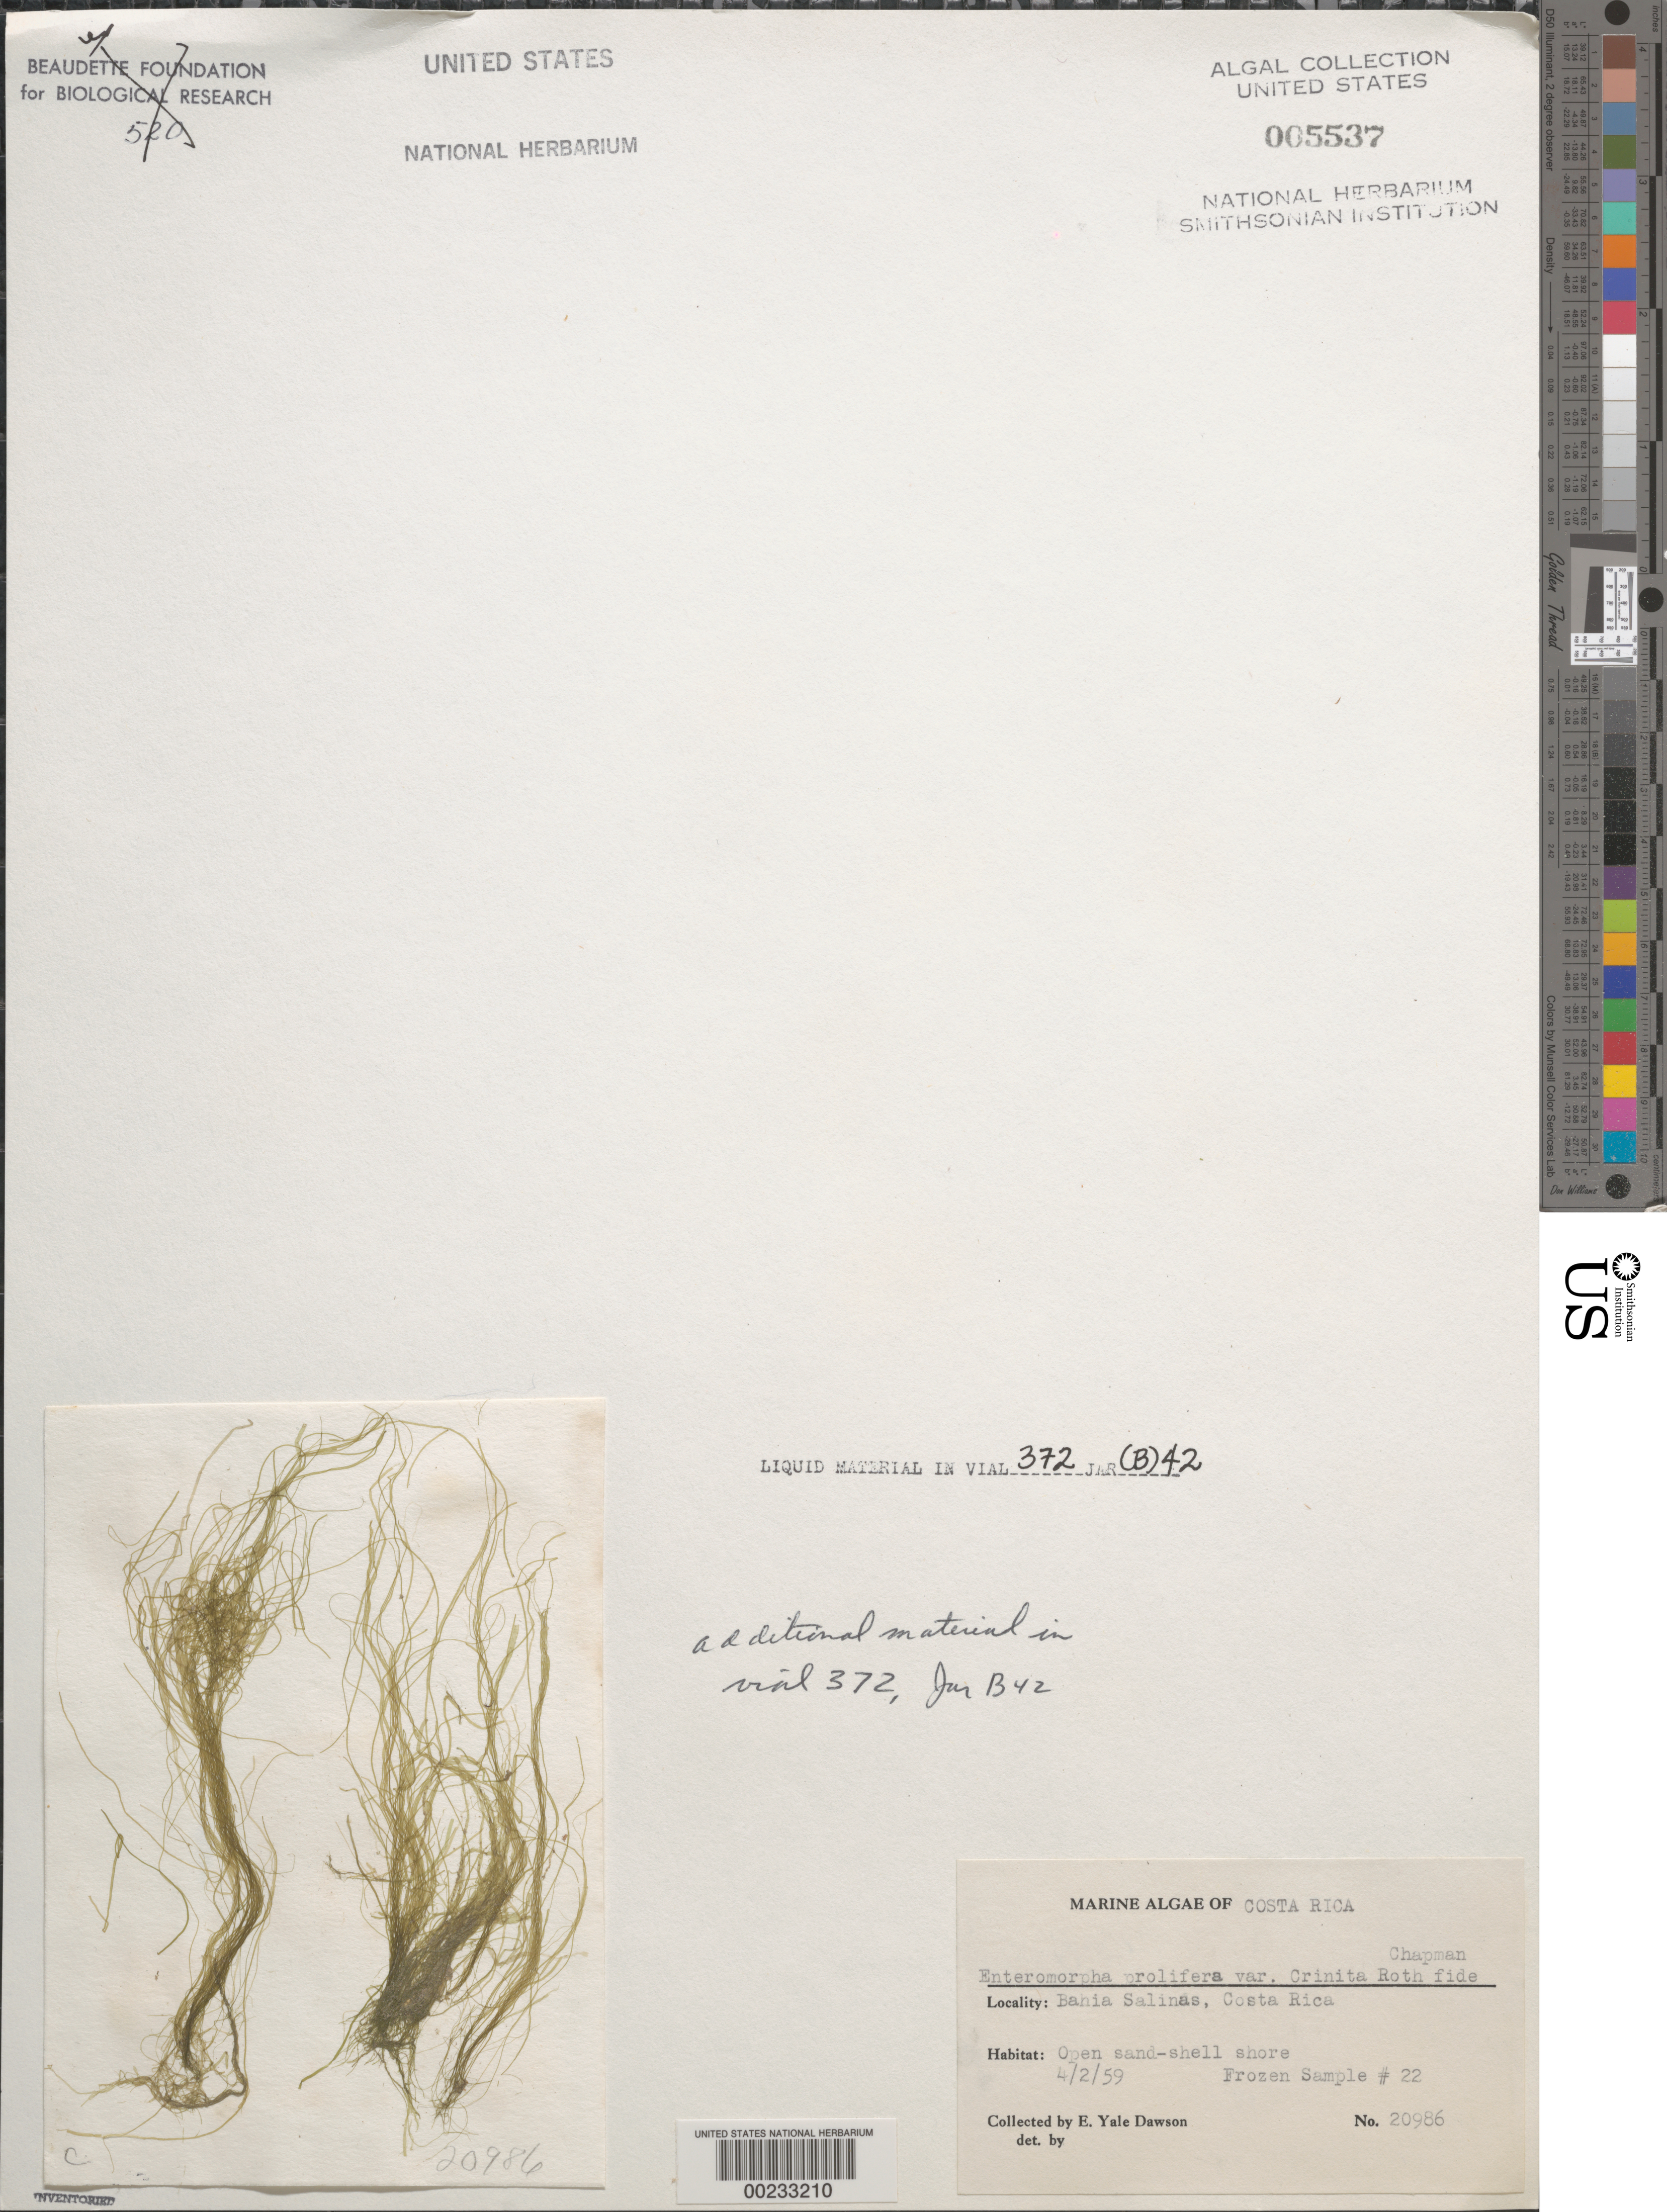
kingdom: Plantae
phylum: Chlorophyta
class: Ulvophyceae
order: Ulvales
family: Ulvaceae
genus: Ulva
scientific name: Ulva prolifera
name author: O.F. Müller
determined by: Algae name updating Project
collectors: E. Y. Dawson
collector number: EYD 20986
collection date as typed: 02 Apr 1959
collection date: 1959-04-02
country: Costa Rica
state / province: Guanacaste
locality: Bahia Salinas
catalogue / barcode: US 5537